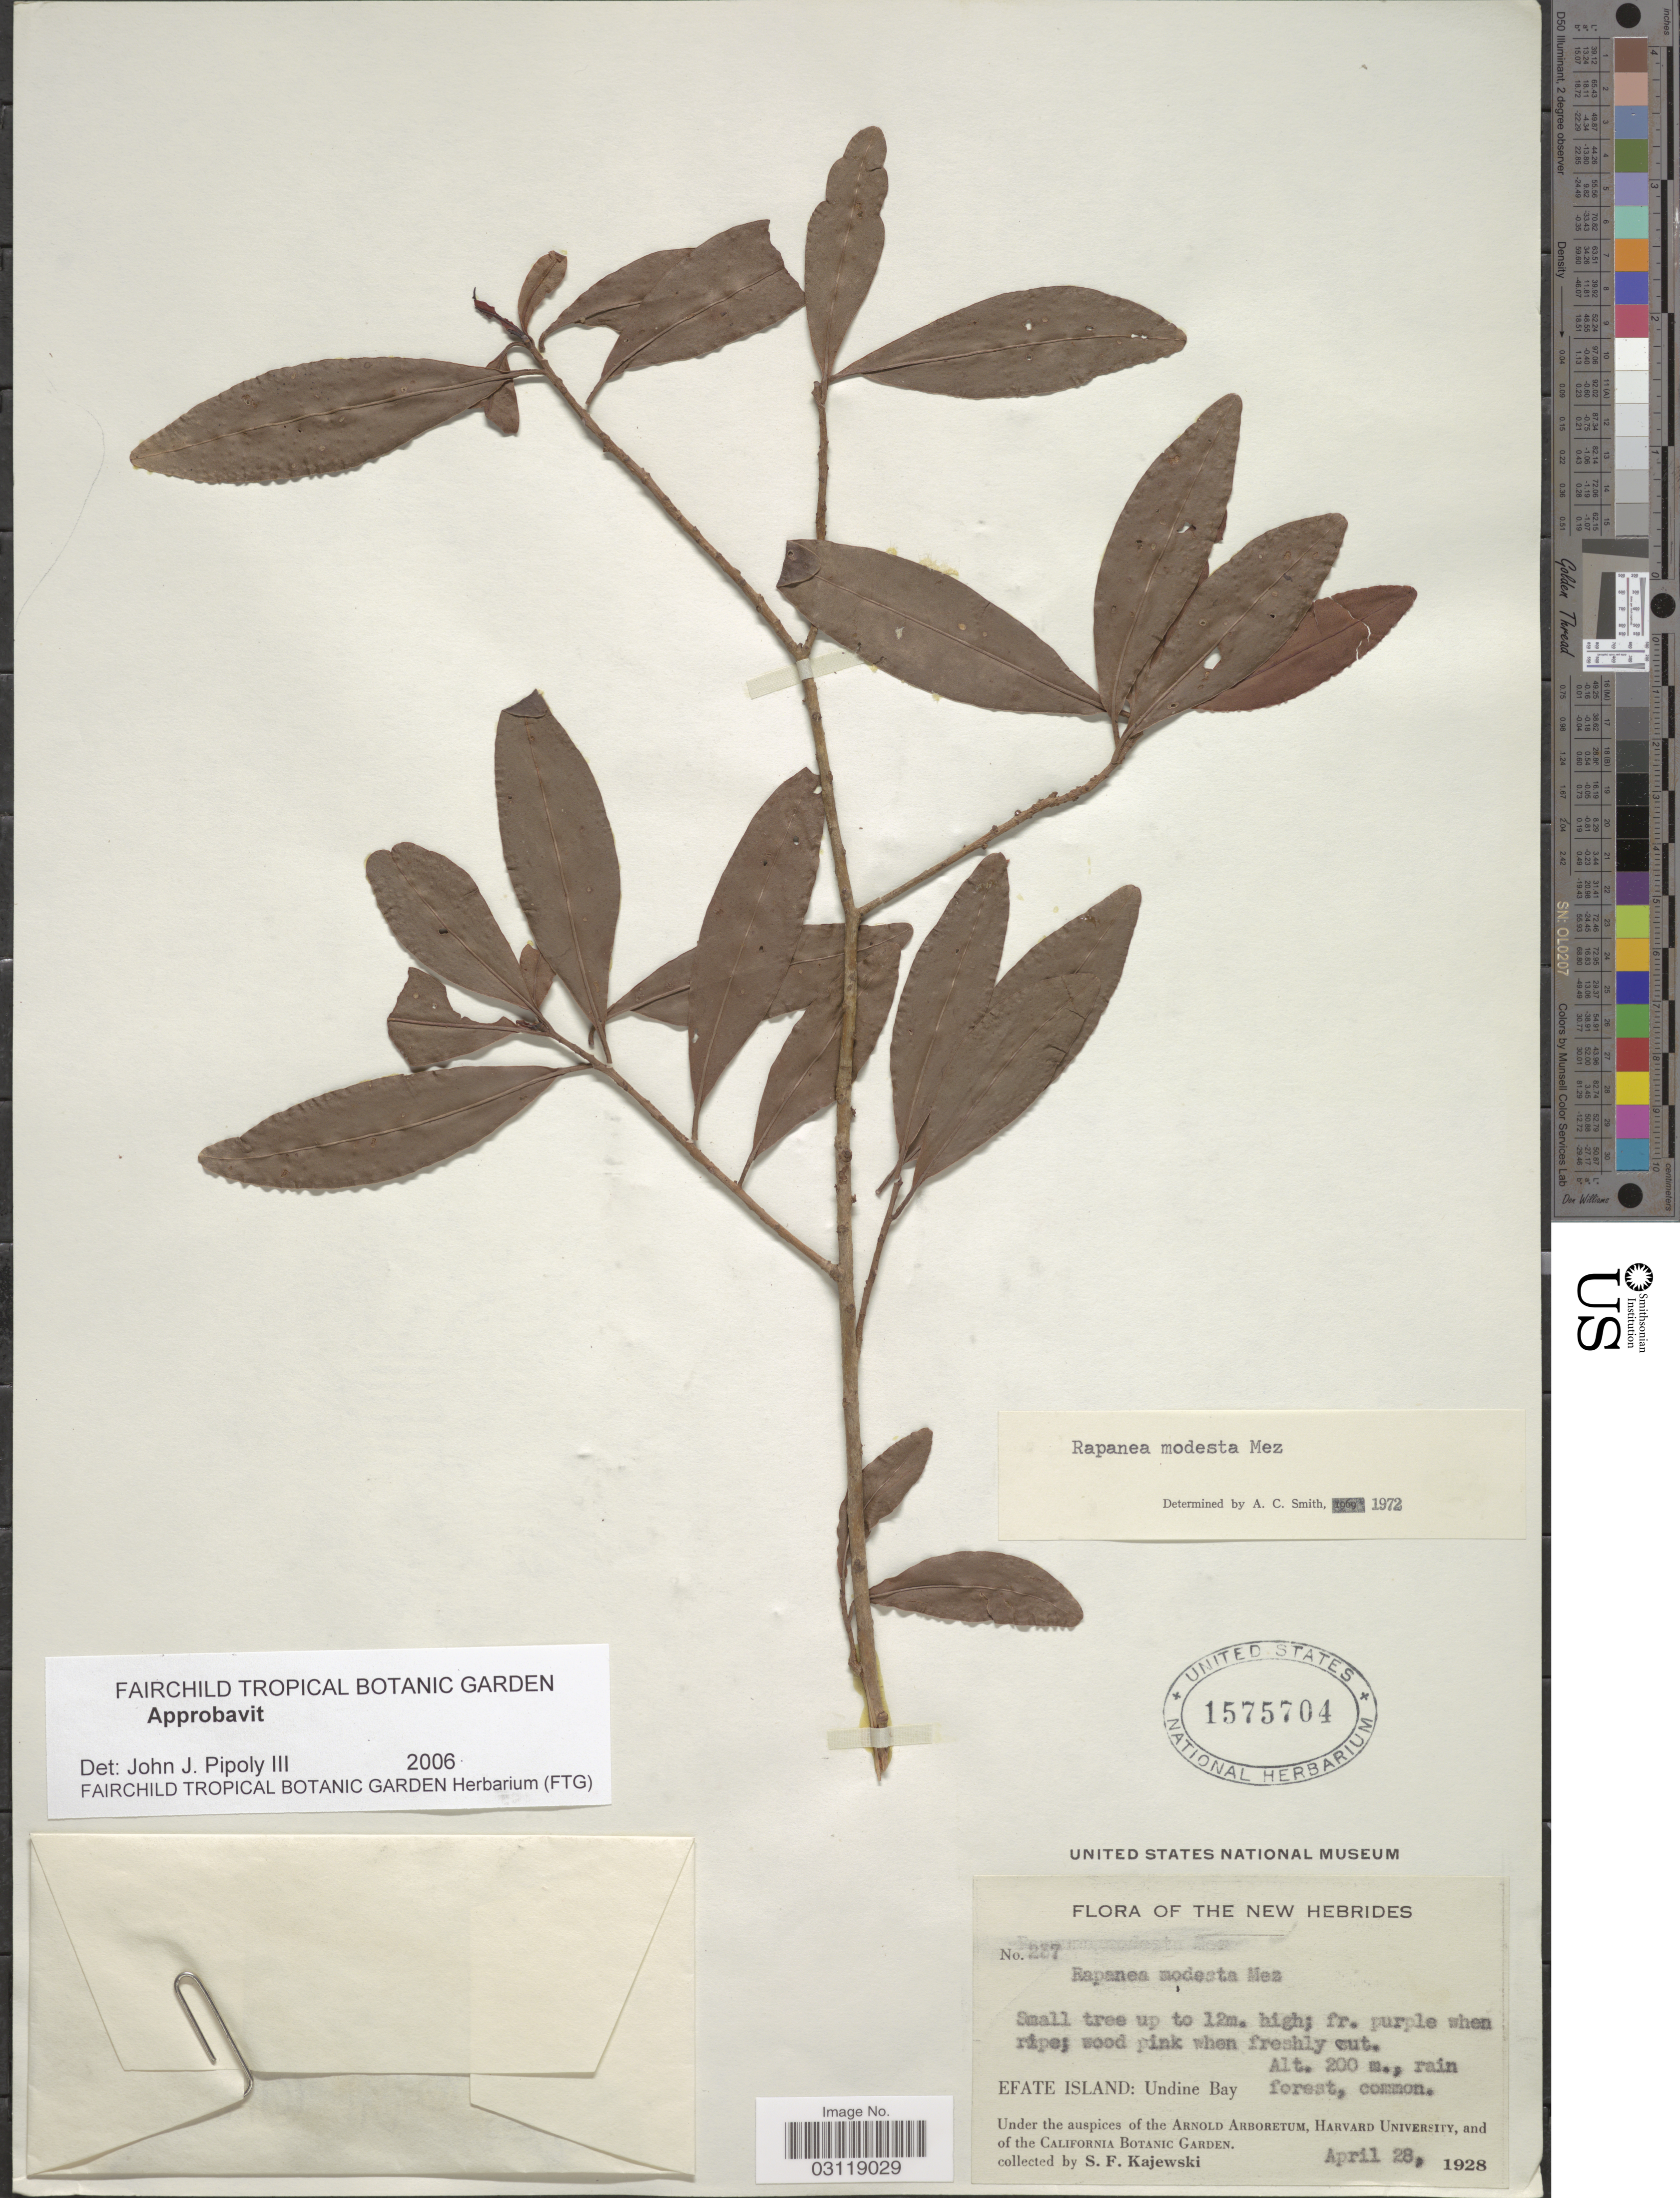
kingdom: Plantae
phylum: Tracheophyta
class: Magnoliopsida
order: Ericales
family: Primulaceae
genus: Rapanea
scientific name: Rapanea modesta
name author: Mez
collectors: S. Kajewski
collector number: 287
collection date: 1928-04-28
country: Vanuatu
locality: New Hebrides. Efate Island: Undine Bay.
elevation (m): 200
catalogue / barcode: US 1575704